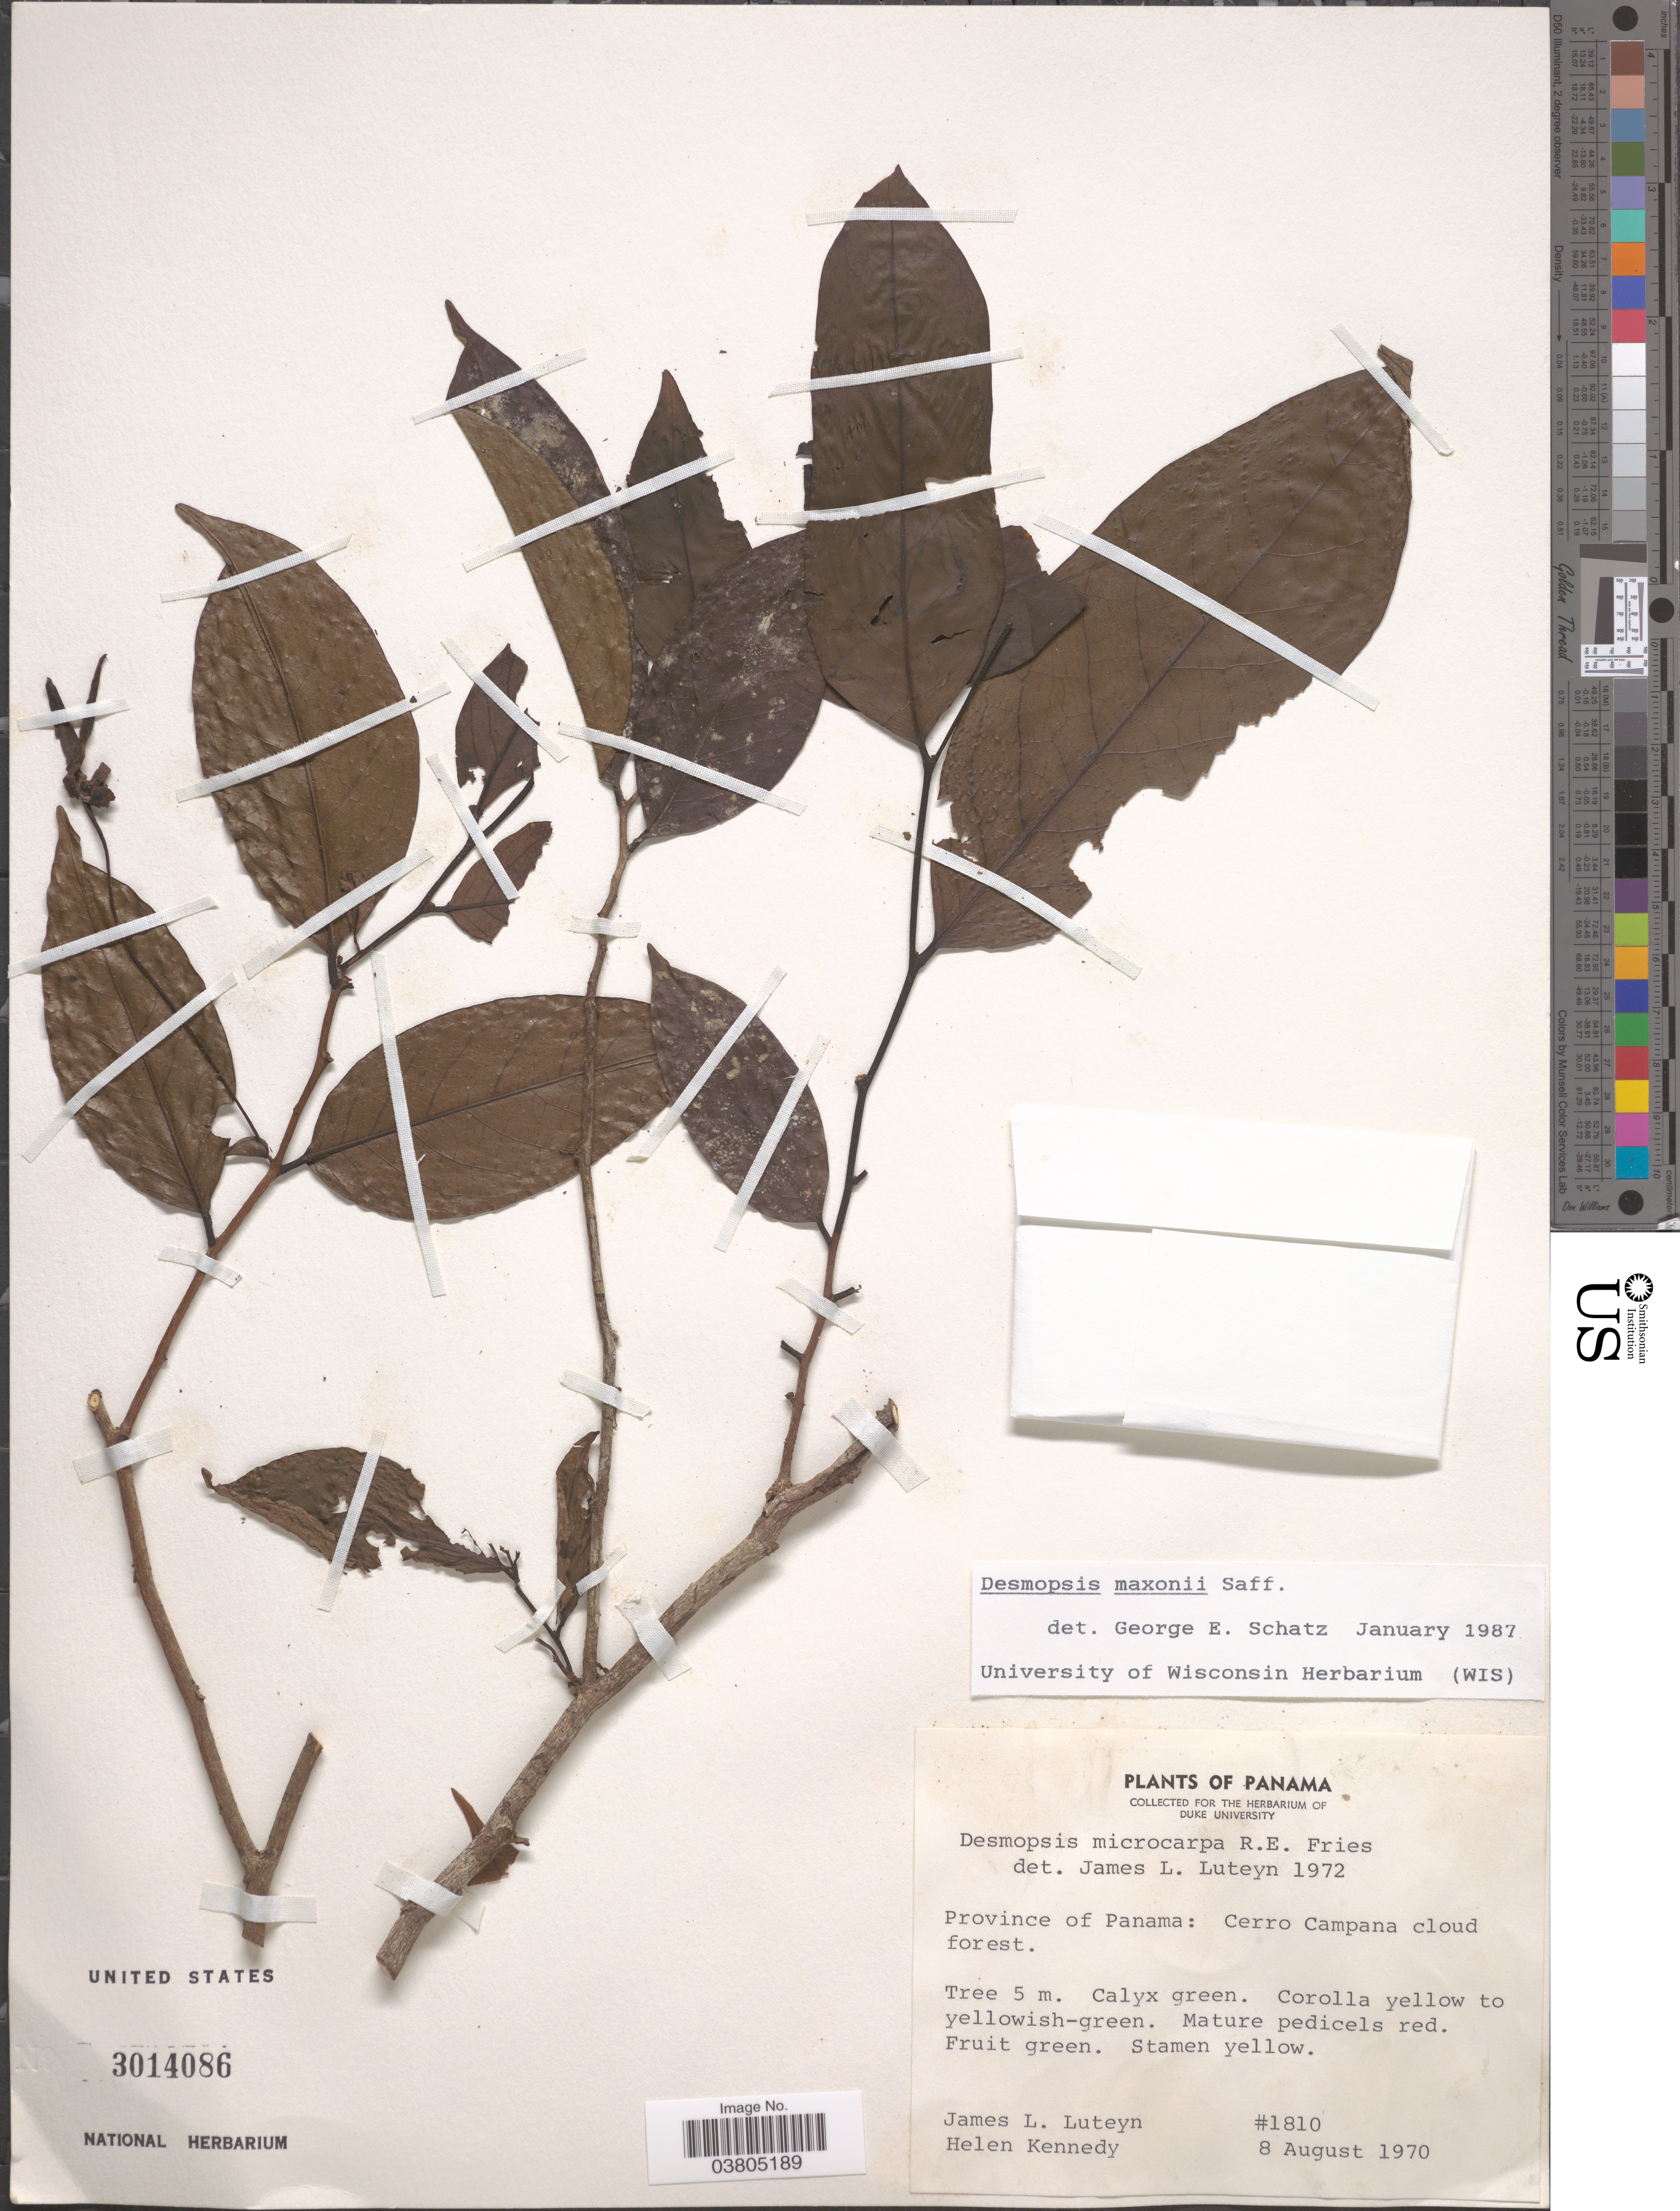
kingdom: Plantae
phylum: Tracheophyta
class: Magnoliopsida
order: Magnoliales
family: Annonaceae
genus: Desmopsis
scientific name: Desmopsis maxonii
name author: Saff.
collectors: J. Luteyn & H. Kennedy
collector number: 1810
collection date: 1970-08-08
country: Panama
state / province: Panamá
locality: Cerro Campana cloud forest.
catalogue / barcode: US 3014086